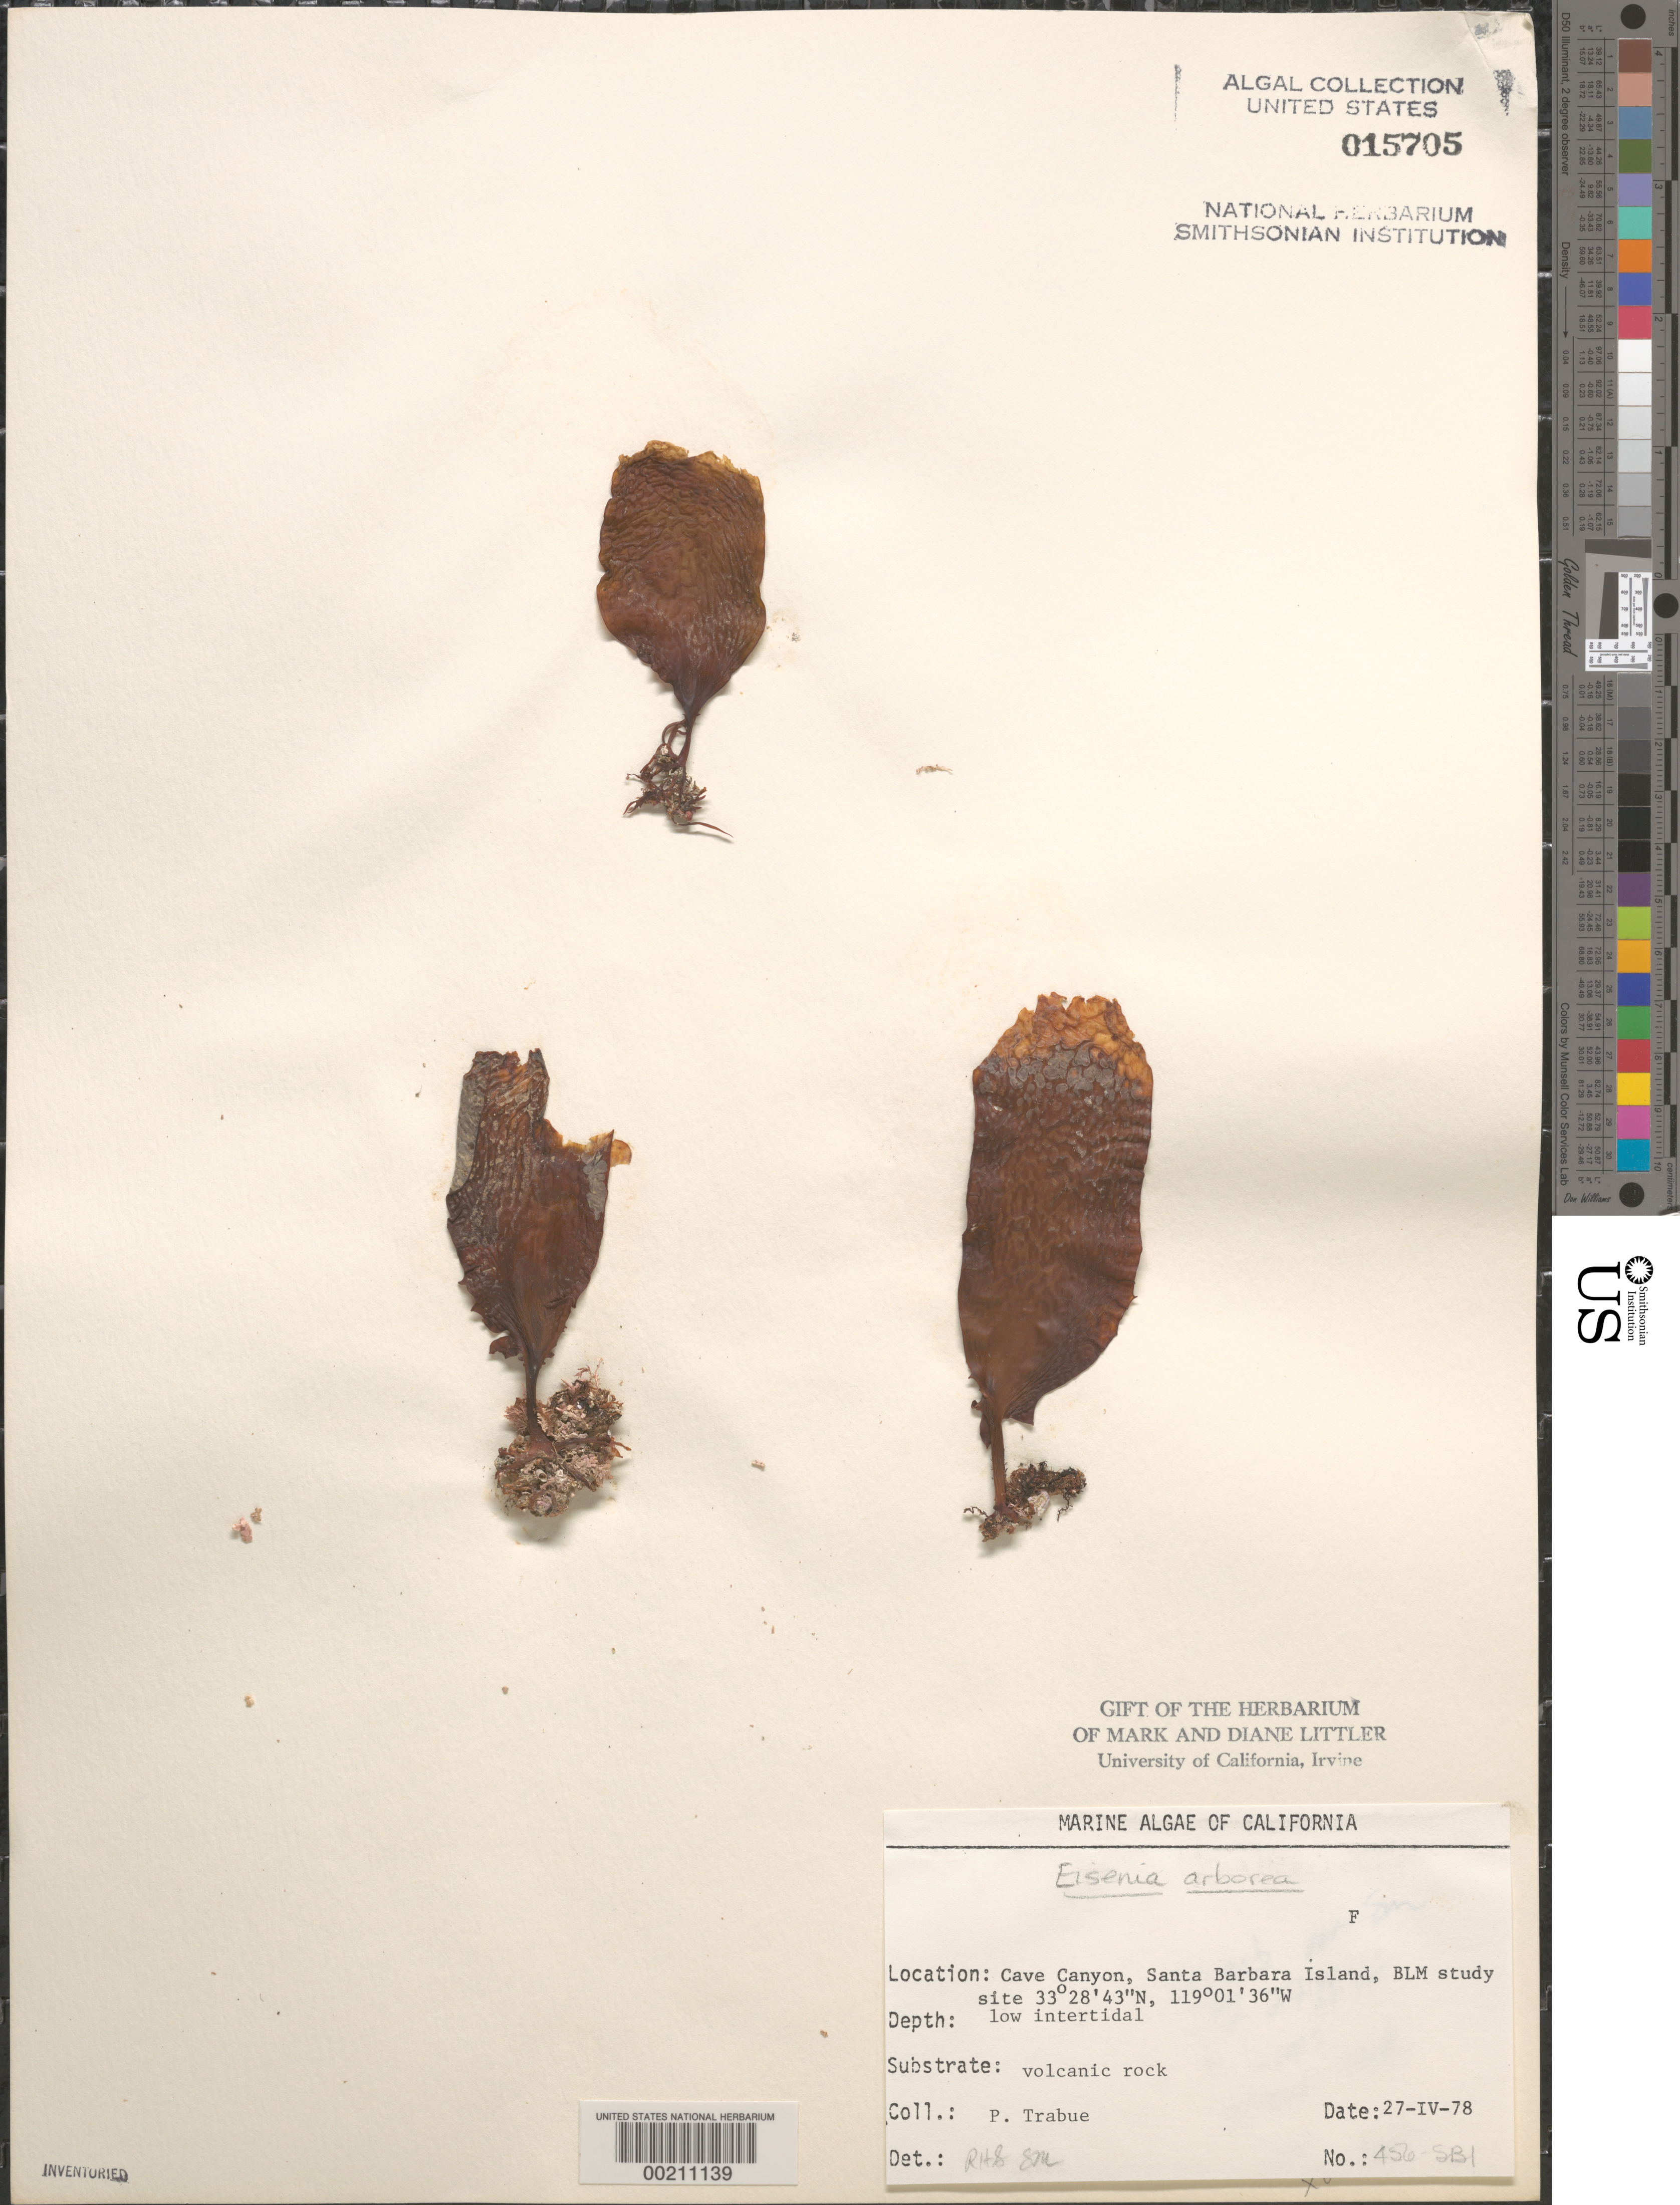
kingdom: Chromista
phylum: Ochrophyta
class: Phaeophyceae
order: Laminariales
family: Lessoniaceae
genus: Eisenia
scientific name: Eisenia arborea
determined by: Sims, Robert H.; Murray, S. N.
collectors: P. J. Trabue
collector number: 456-sbi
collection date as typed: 27 Apr 1978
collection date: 1978-04-27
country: United States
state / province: California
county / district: Santa Barbara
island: Santa Barbara Island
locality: Cave Canyon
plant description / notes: BLM-SOCALBIGHT Rocky Intertidal Survey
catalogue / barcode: US 15705